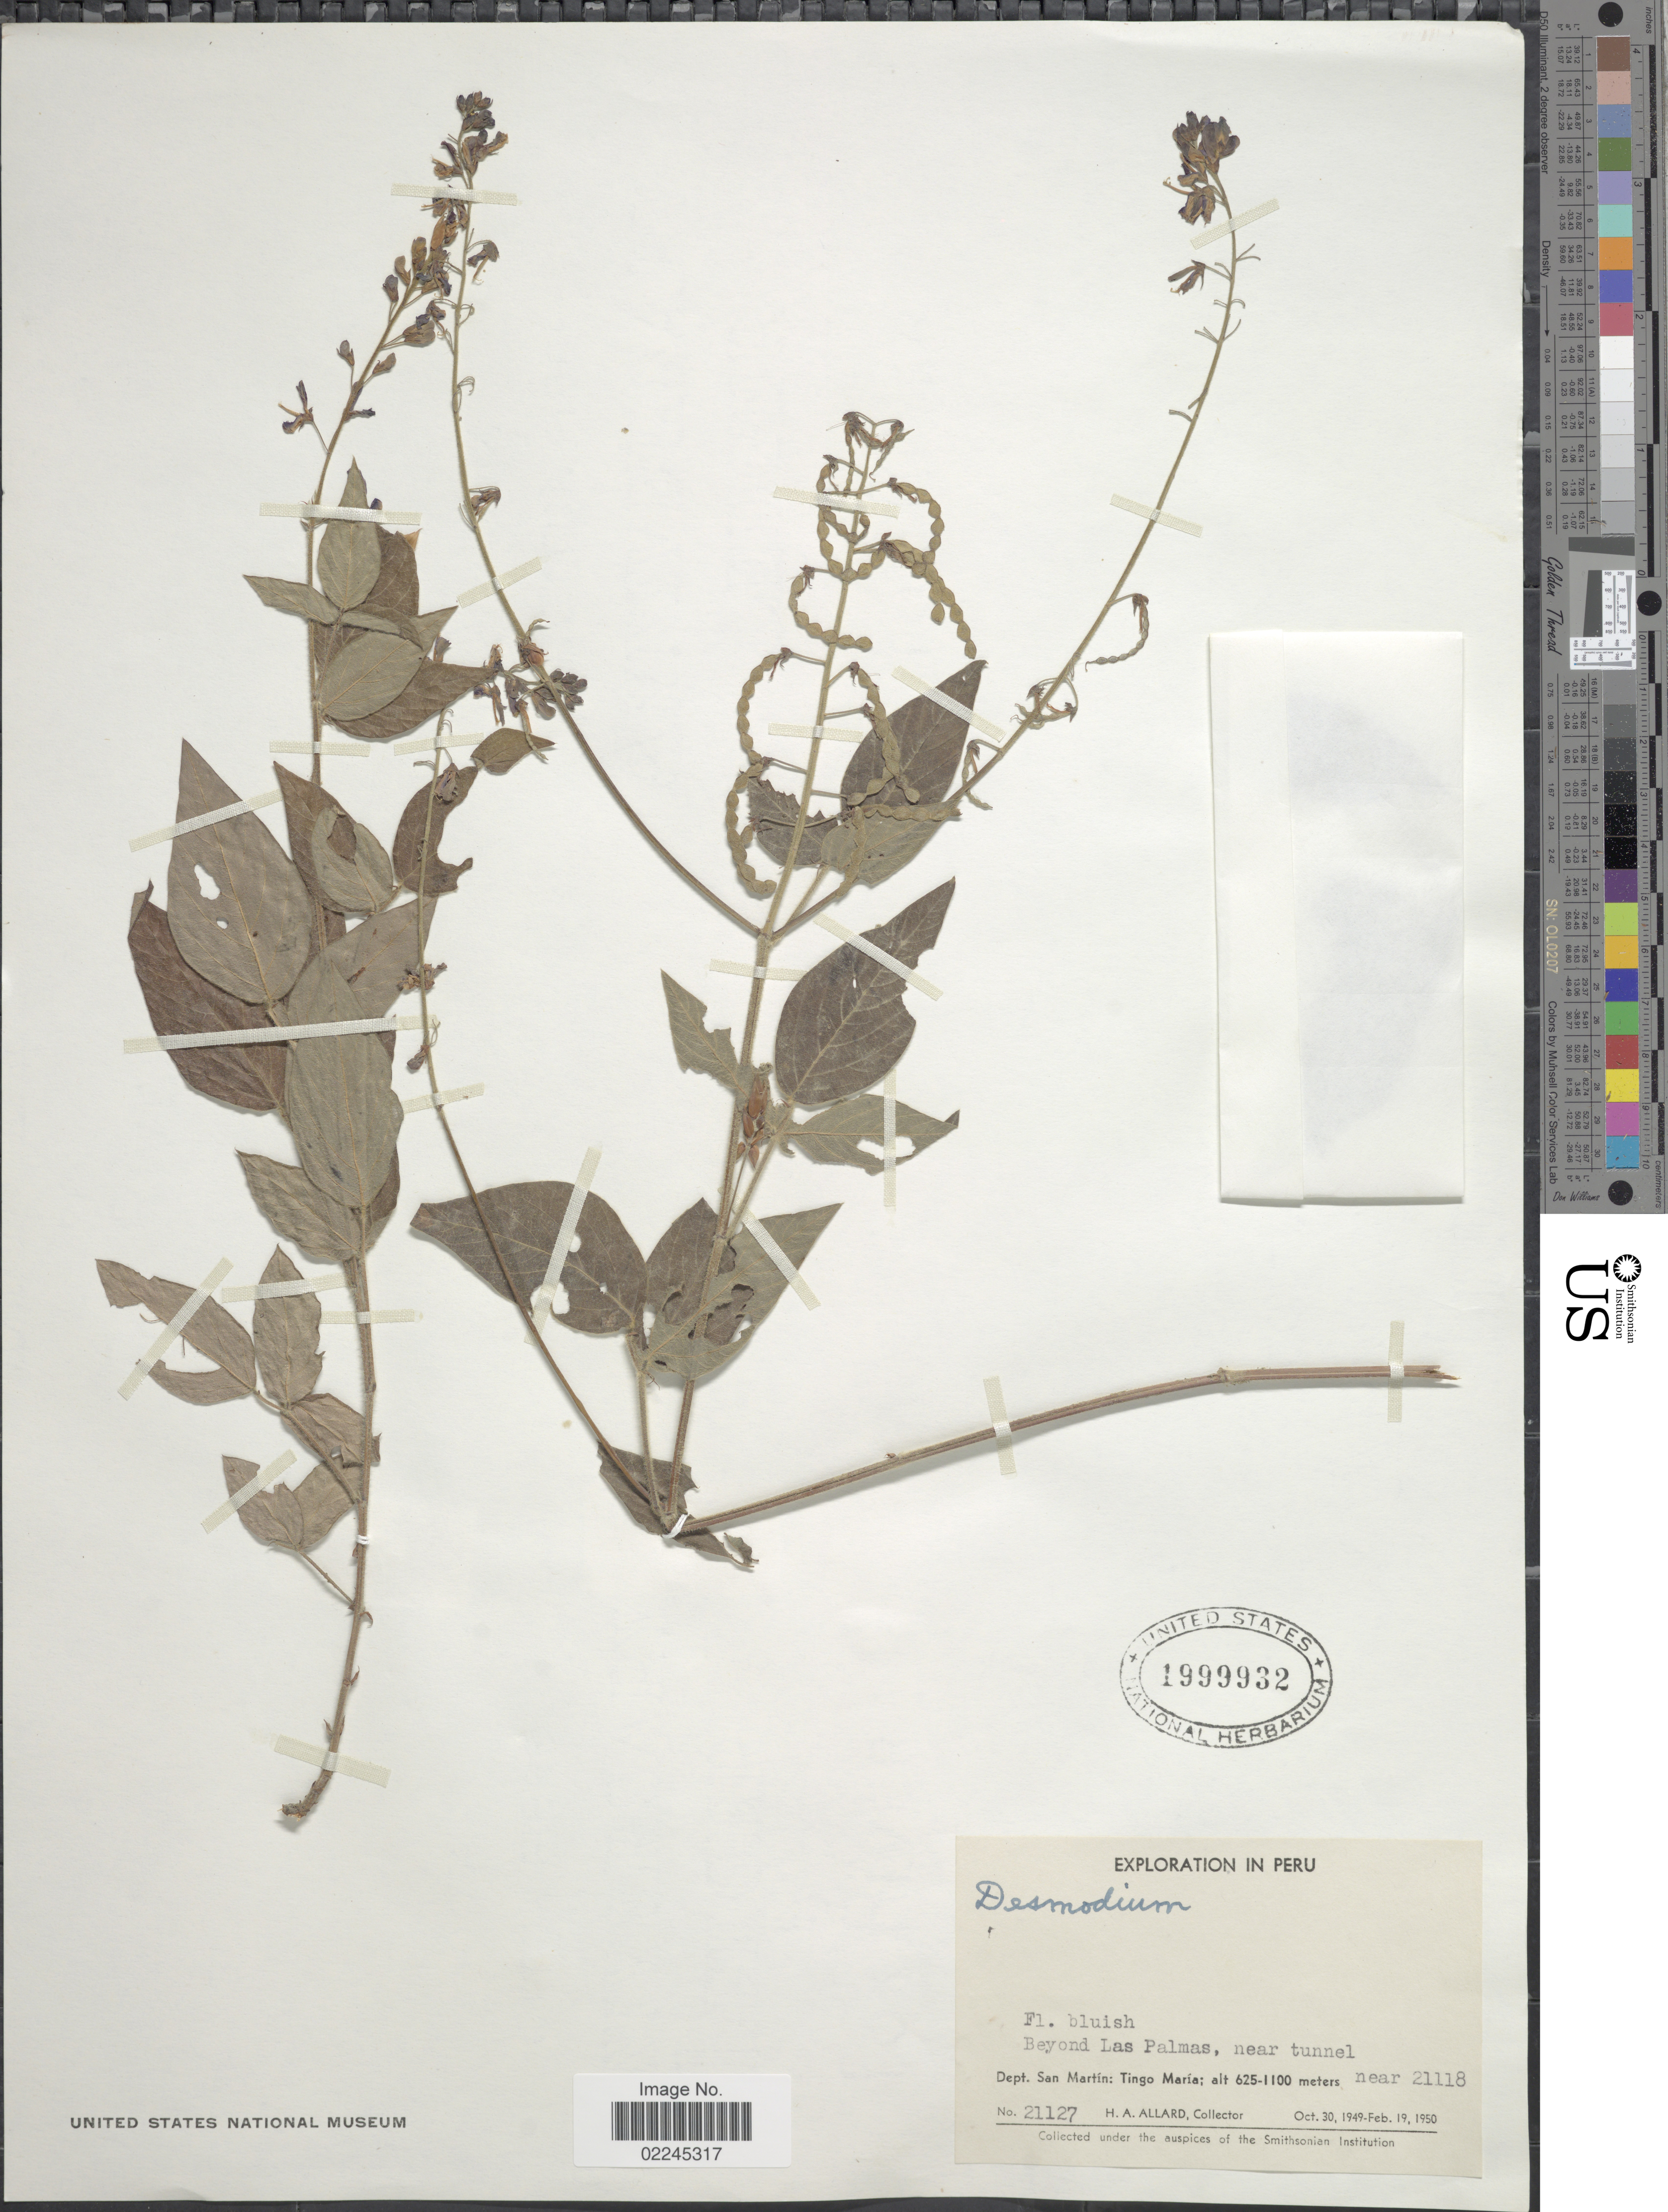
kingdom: Plantae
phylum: Tracheophyta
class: Magnoliopsida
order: Fabales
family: Fabaceae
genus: Desmodium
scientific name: Desmodium intortum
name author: (Mill.) Urb.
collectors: H. A. Allard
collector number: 21127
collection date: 1949-10-30/1950-02-19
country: Peru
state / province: San Martín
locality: Beyond Las Palmas, near tunnel near 21118. Dept. San Martin: Tingo Maria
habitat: near tunnel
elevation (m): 625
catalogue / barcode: US 1999932